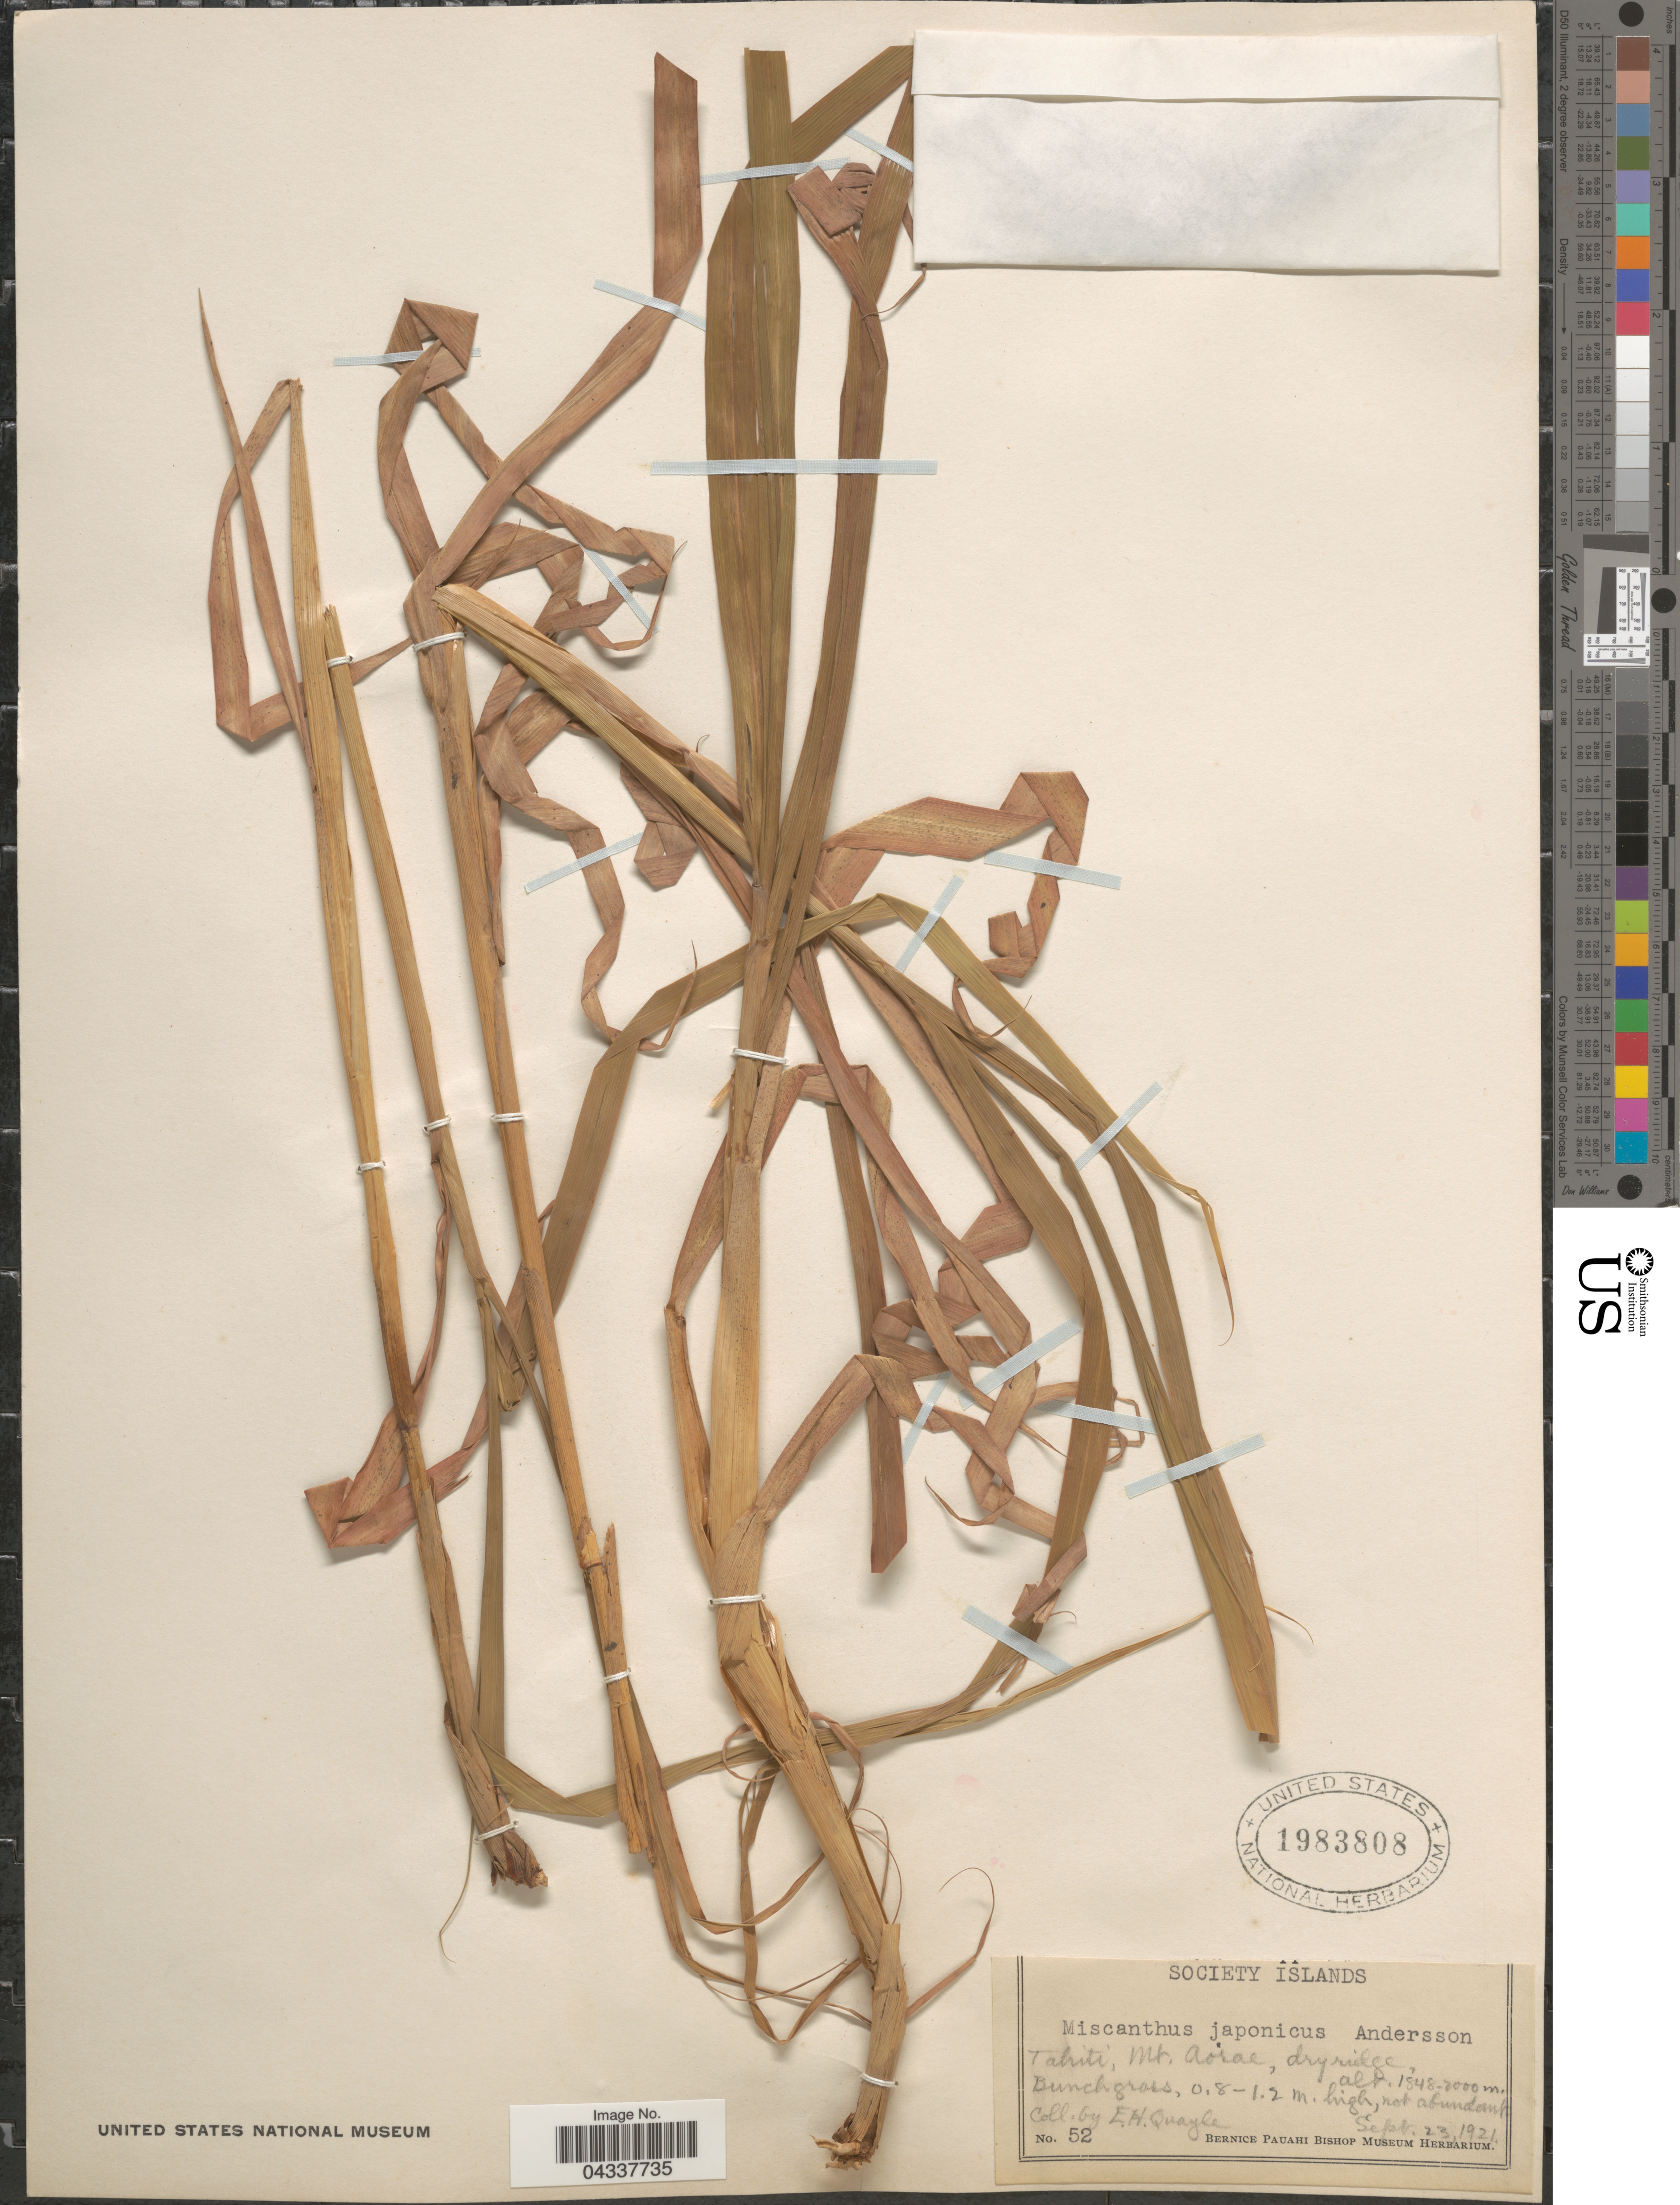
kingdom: Plantae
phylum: Tracheophyta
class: Liliopsida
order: Poales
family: Poaceae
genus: Miscanthus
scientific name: Miscanthus sinensis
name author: Andersson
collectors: E. Quayle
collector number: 52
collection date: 1921-09-23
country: French Polynesia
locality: Society Islands. Tahiti, Mt. Aorae.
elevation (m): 1848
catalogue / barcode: US 1983808